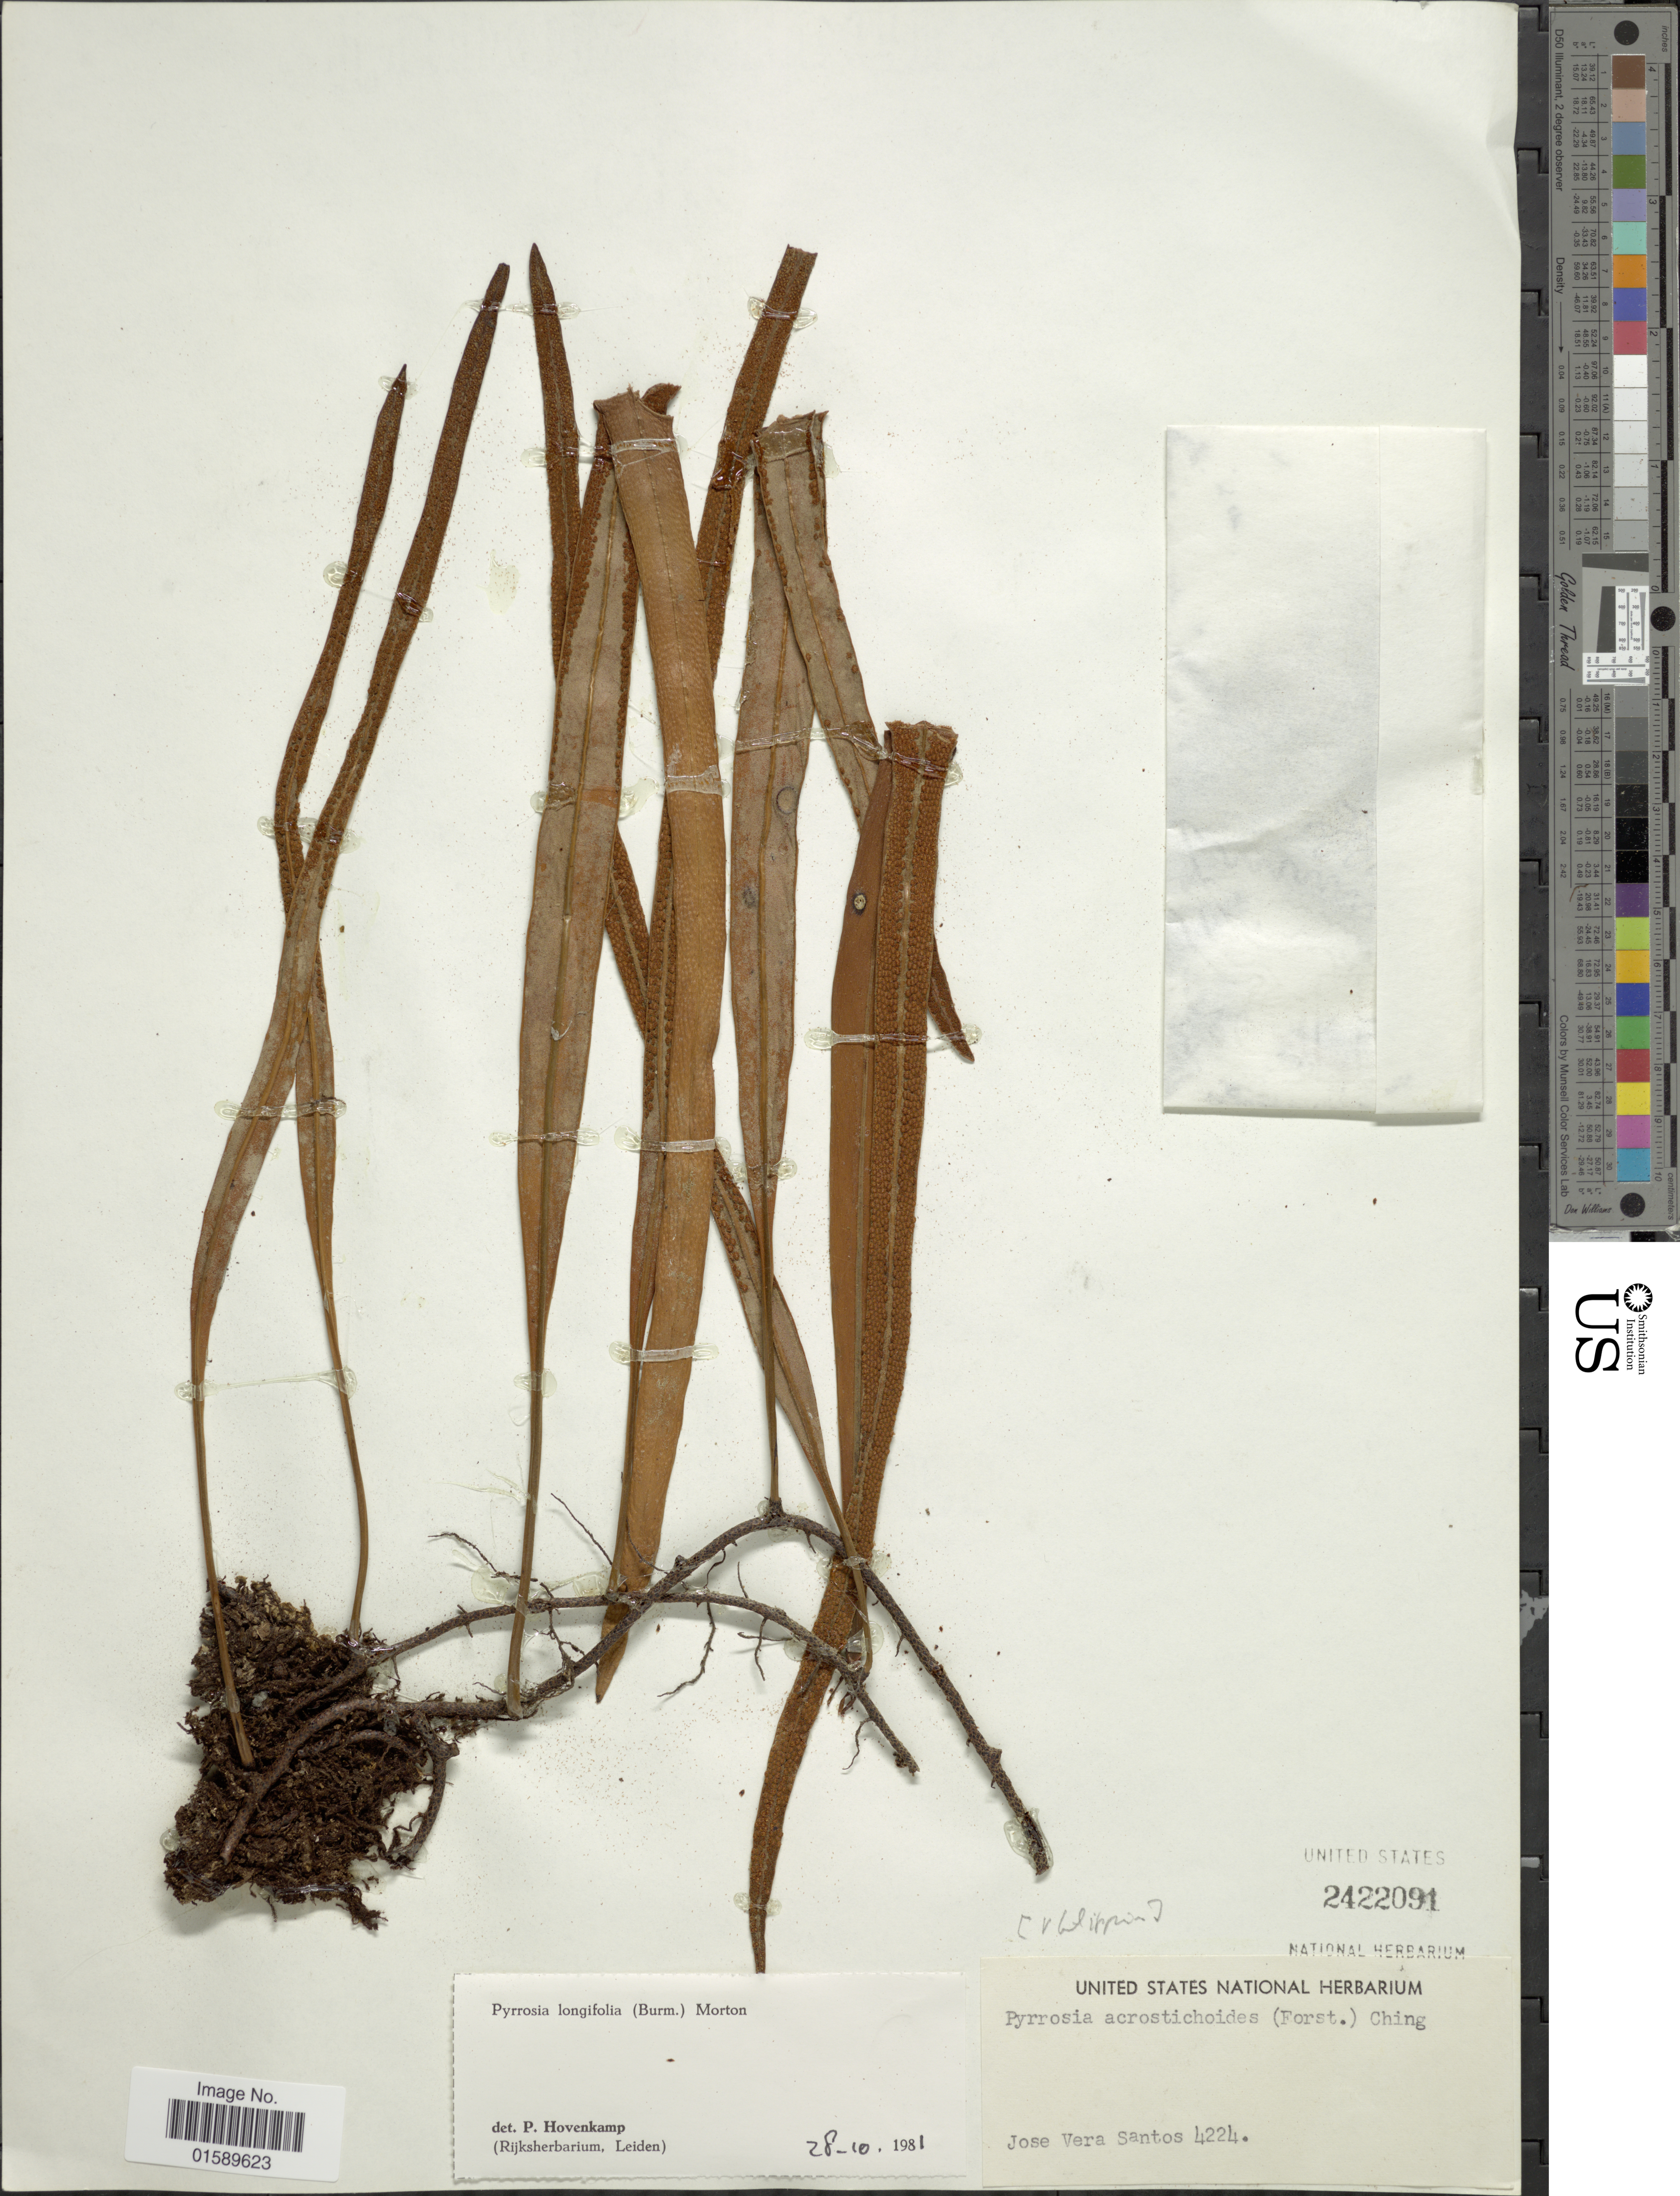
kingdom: Plantae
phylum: Tracheophyta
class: Polypodiopsida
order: Polypodiales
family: Polypodiaceae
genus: Pyrrosia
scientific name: Pyrrosia longifolia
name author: (Burm. f.) C.V. Morton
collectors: J. Santos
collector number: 4224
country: Philippines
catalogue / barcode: US 2422091